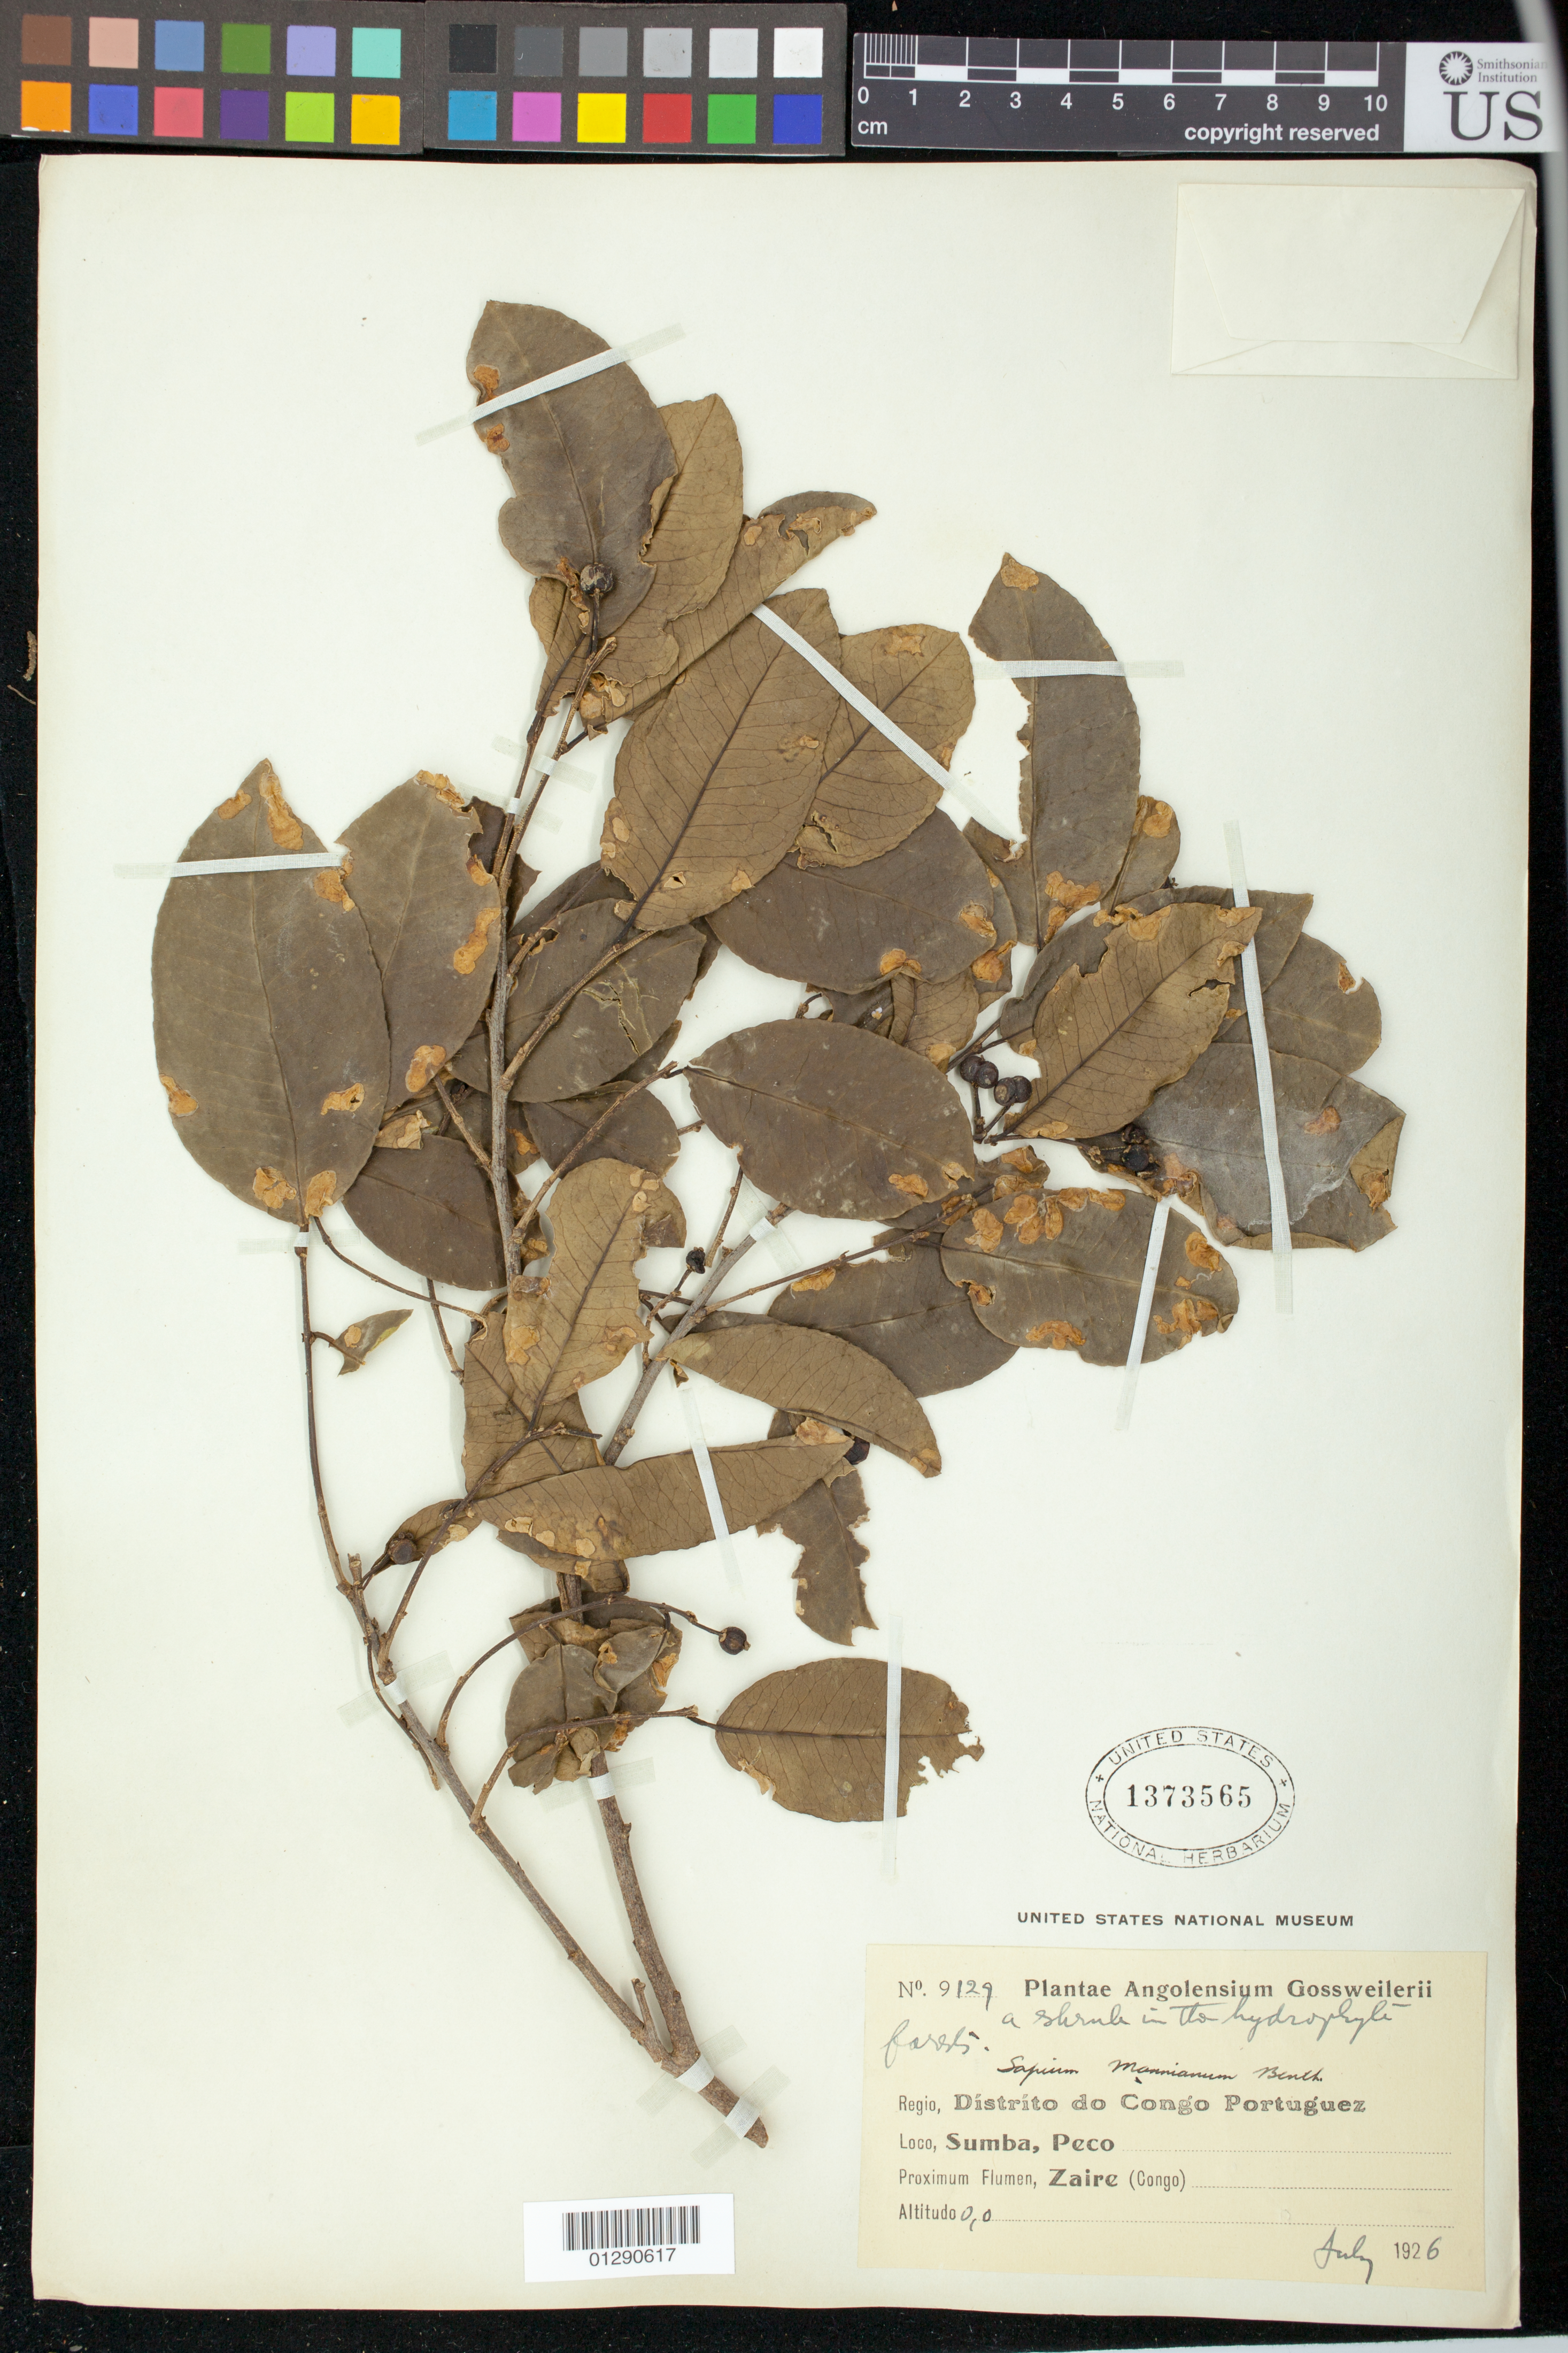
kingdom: Plantae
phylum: Tracheophyta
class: Magnoliopsida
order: Malpighiales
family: Euphorbiaceae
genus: Sapium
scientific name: Sapium mannianum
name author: Hiern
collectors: J. Gossweiler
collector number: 9129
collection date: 1926-07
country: Angola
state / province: Cunene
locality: Sumba, Peco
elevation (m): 0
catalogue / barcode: US 1373565